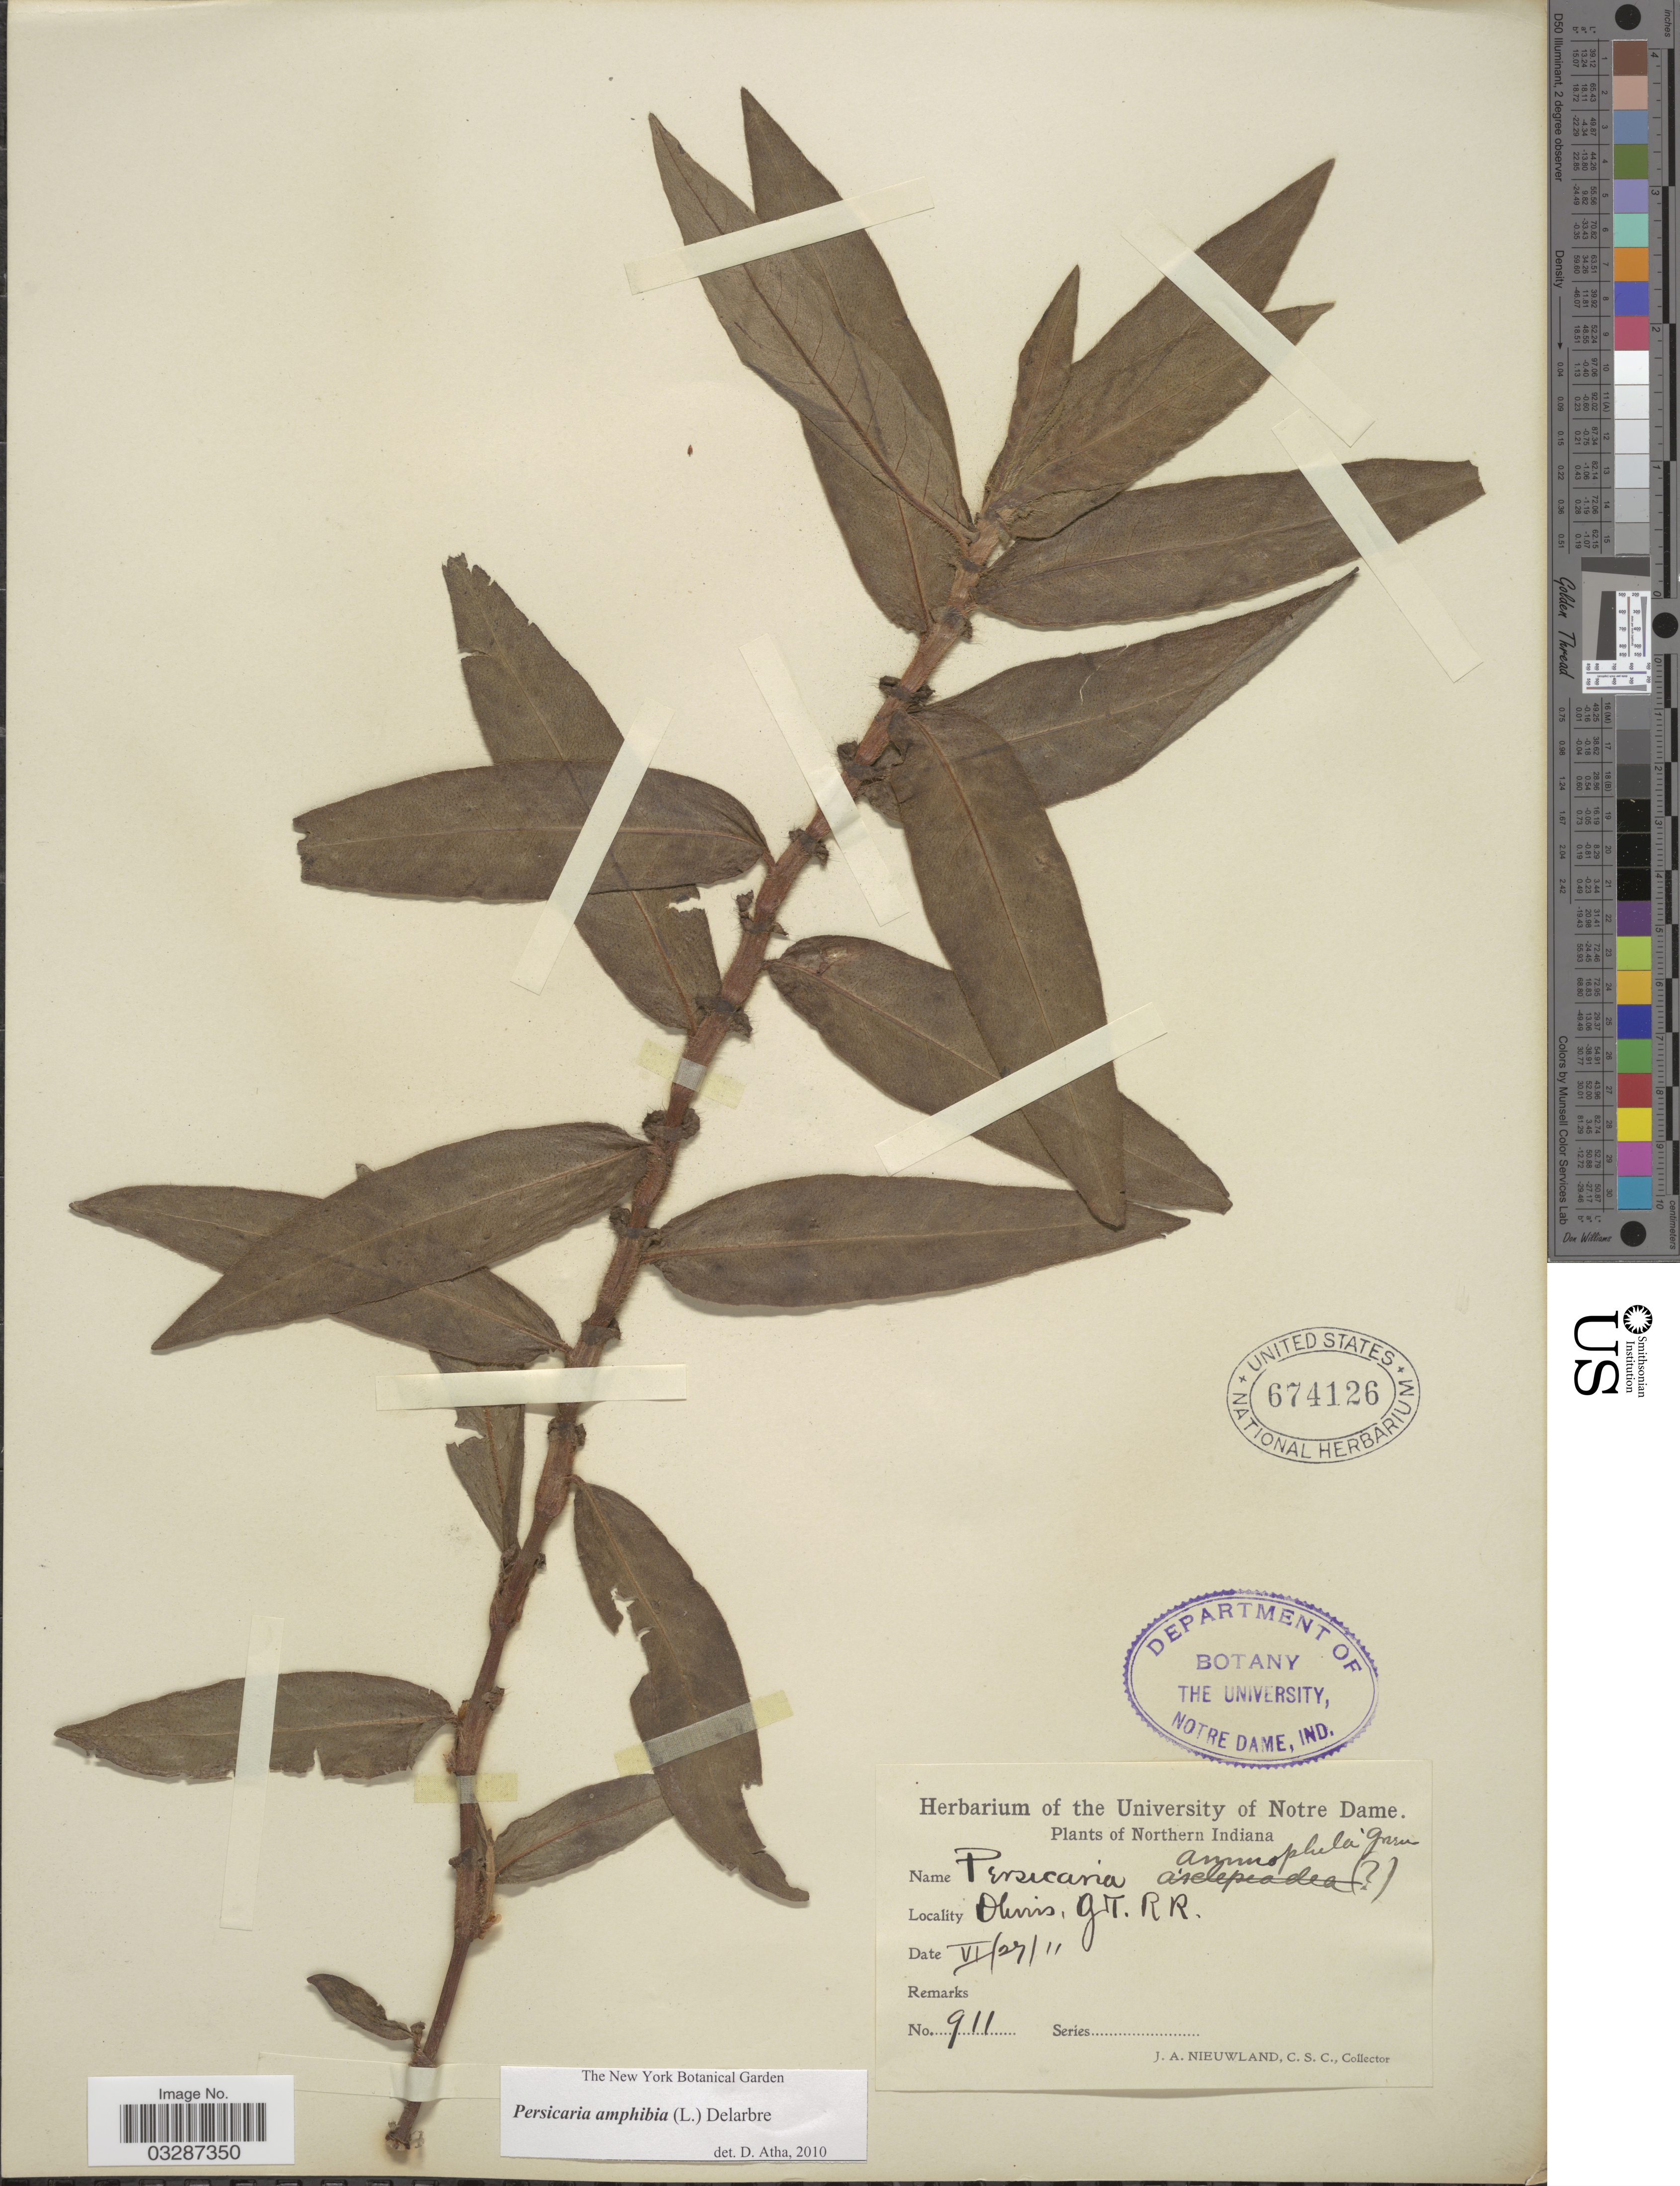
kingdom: Plantae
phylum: Tracheophyta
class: Magnoliopsida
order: Caryophyllales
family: Polygonaceae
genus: Persicaria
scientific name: Persicaria amphibia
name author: (L.) Delarbre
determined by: Atha, D. E.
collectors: J. A. Nieuwland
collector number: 911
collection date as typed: Transcribed d/m/y: 27/6/11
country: United States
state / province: Indiana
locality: Northern Indiana. Ohrirs [interpreted], GT. RR.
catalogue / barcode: US 674126